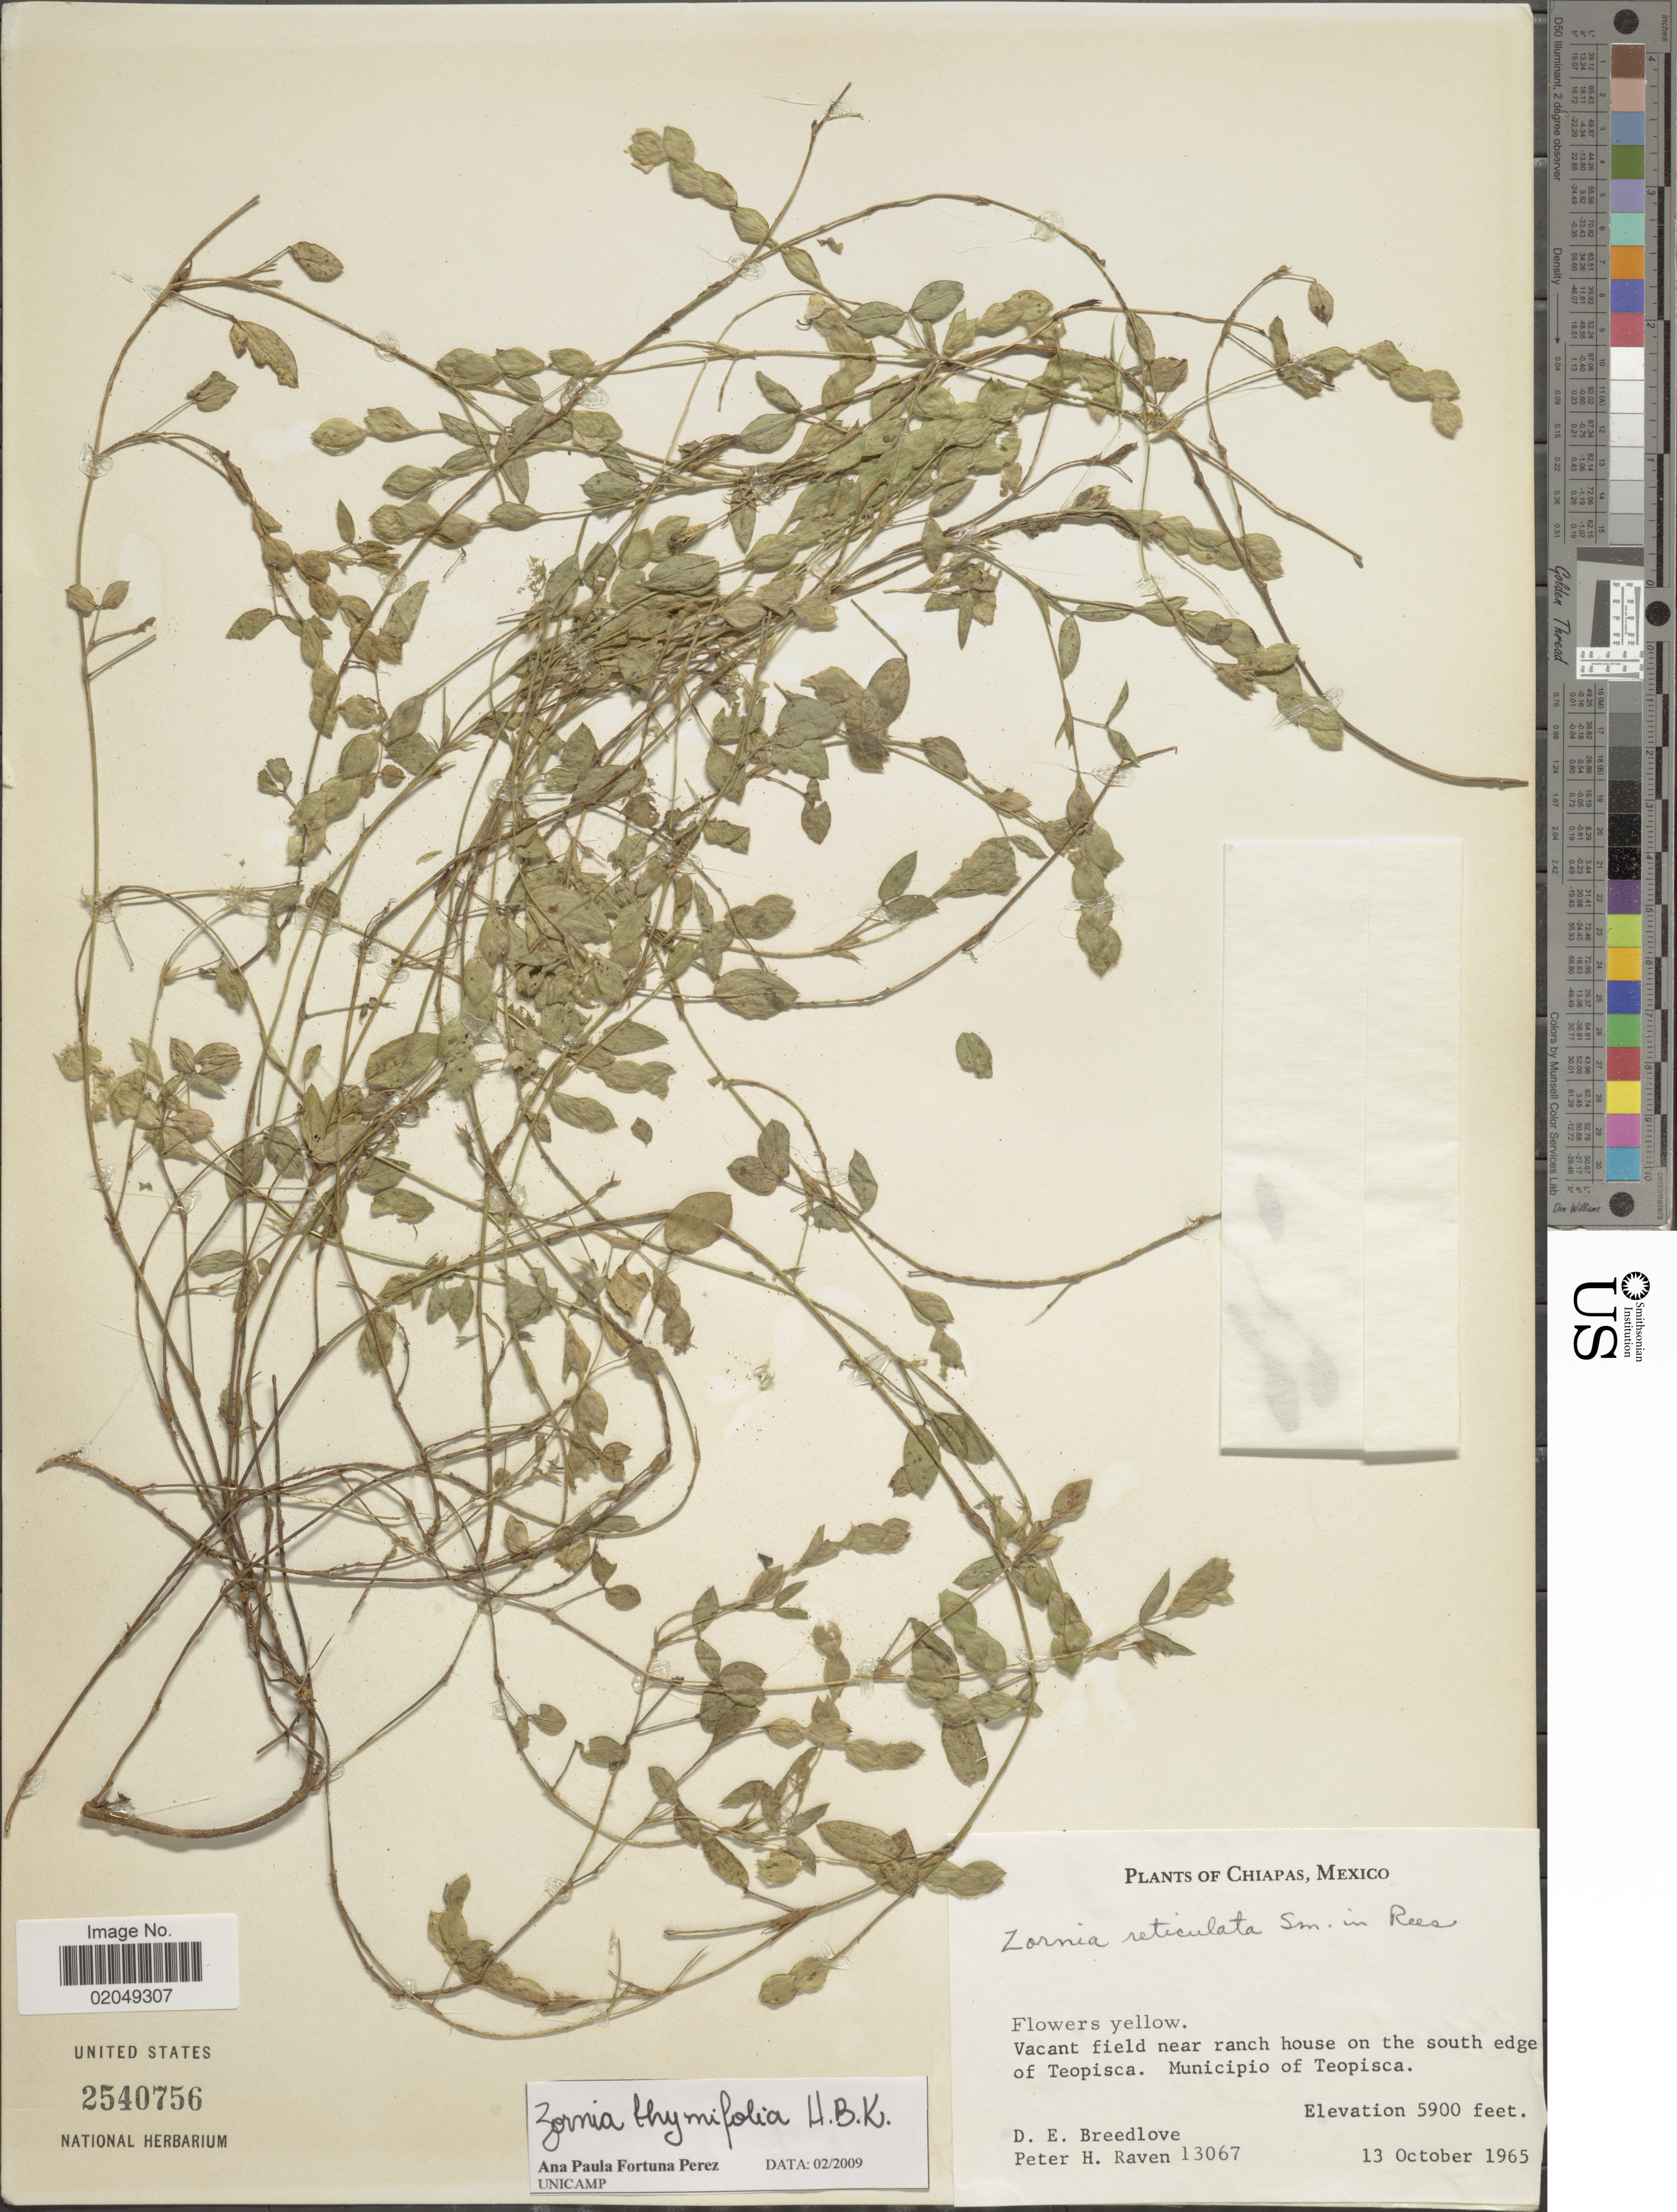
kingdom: Plantae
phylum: Tracheophyta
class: Magnoliopsida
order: Fabales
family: Fabaceae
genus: Zornia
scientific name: Zornia thymifolia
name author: Kunth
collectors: D. E. Breedlove & P. Raven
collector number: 13067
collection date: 1965-10-13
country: Mexico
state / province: Chiapas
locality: Vacant field near rach house of the south edge of Teopisca, Municipio de Teopisca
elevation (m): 1798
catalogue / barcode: US 2540756